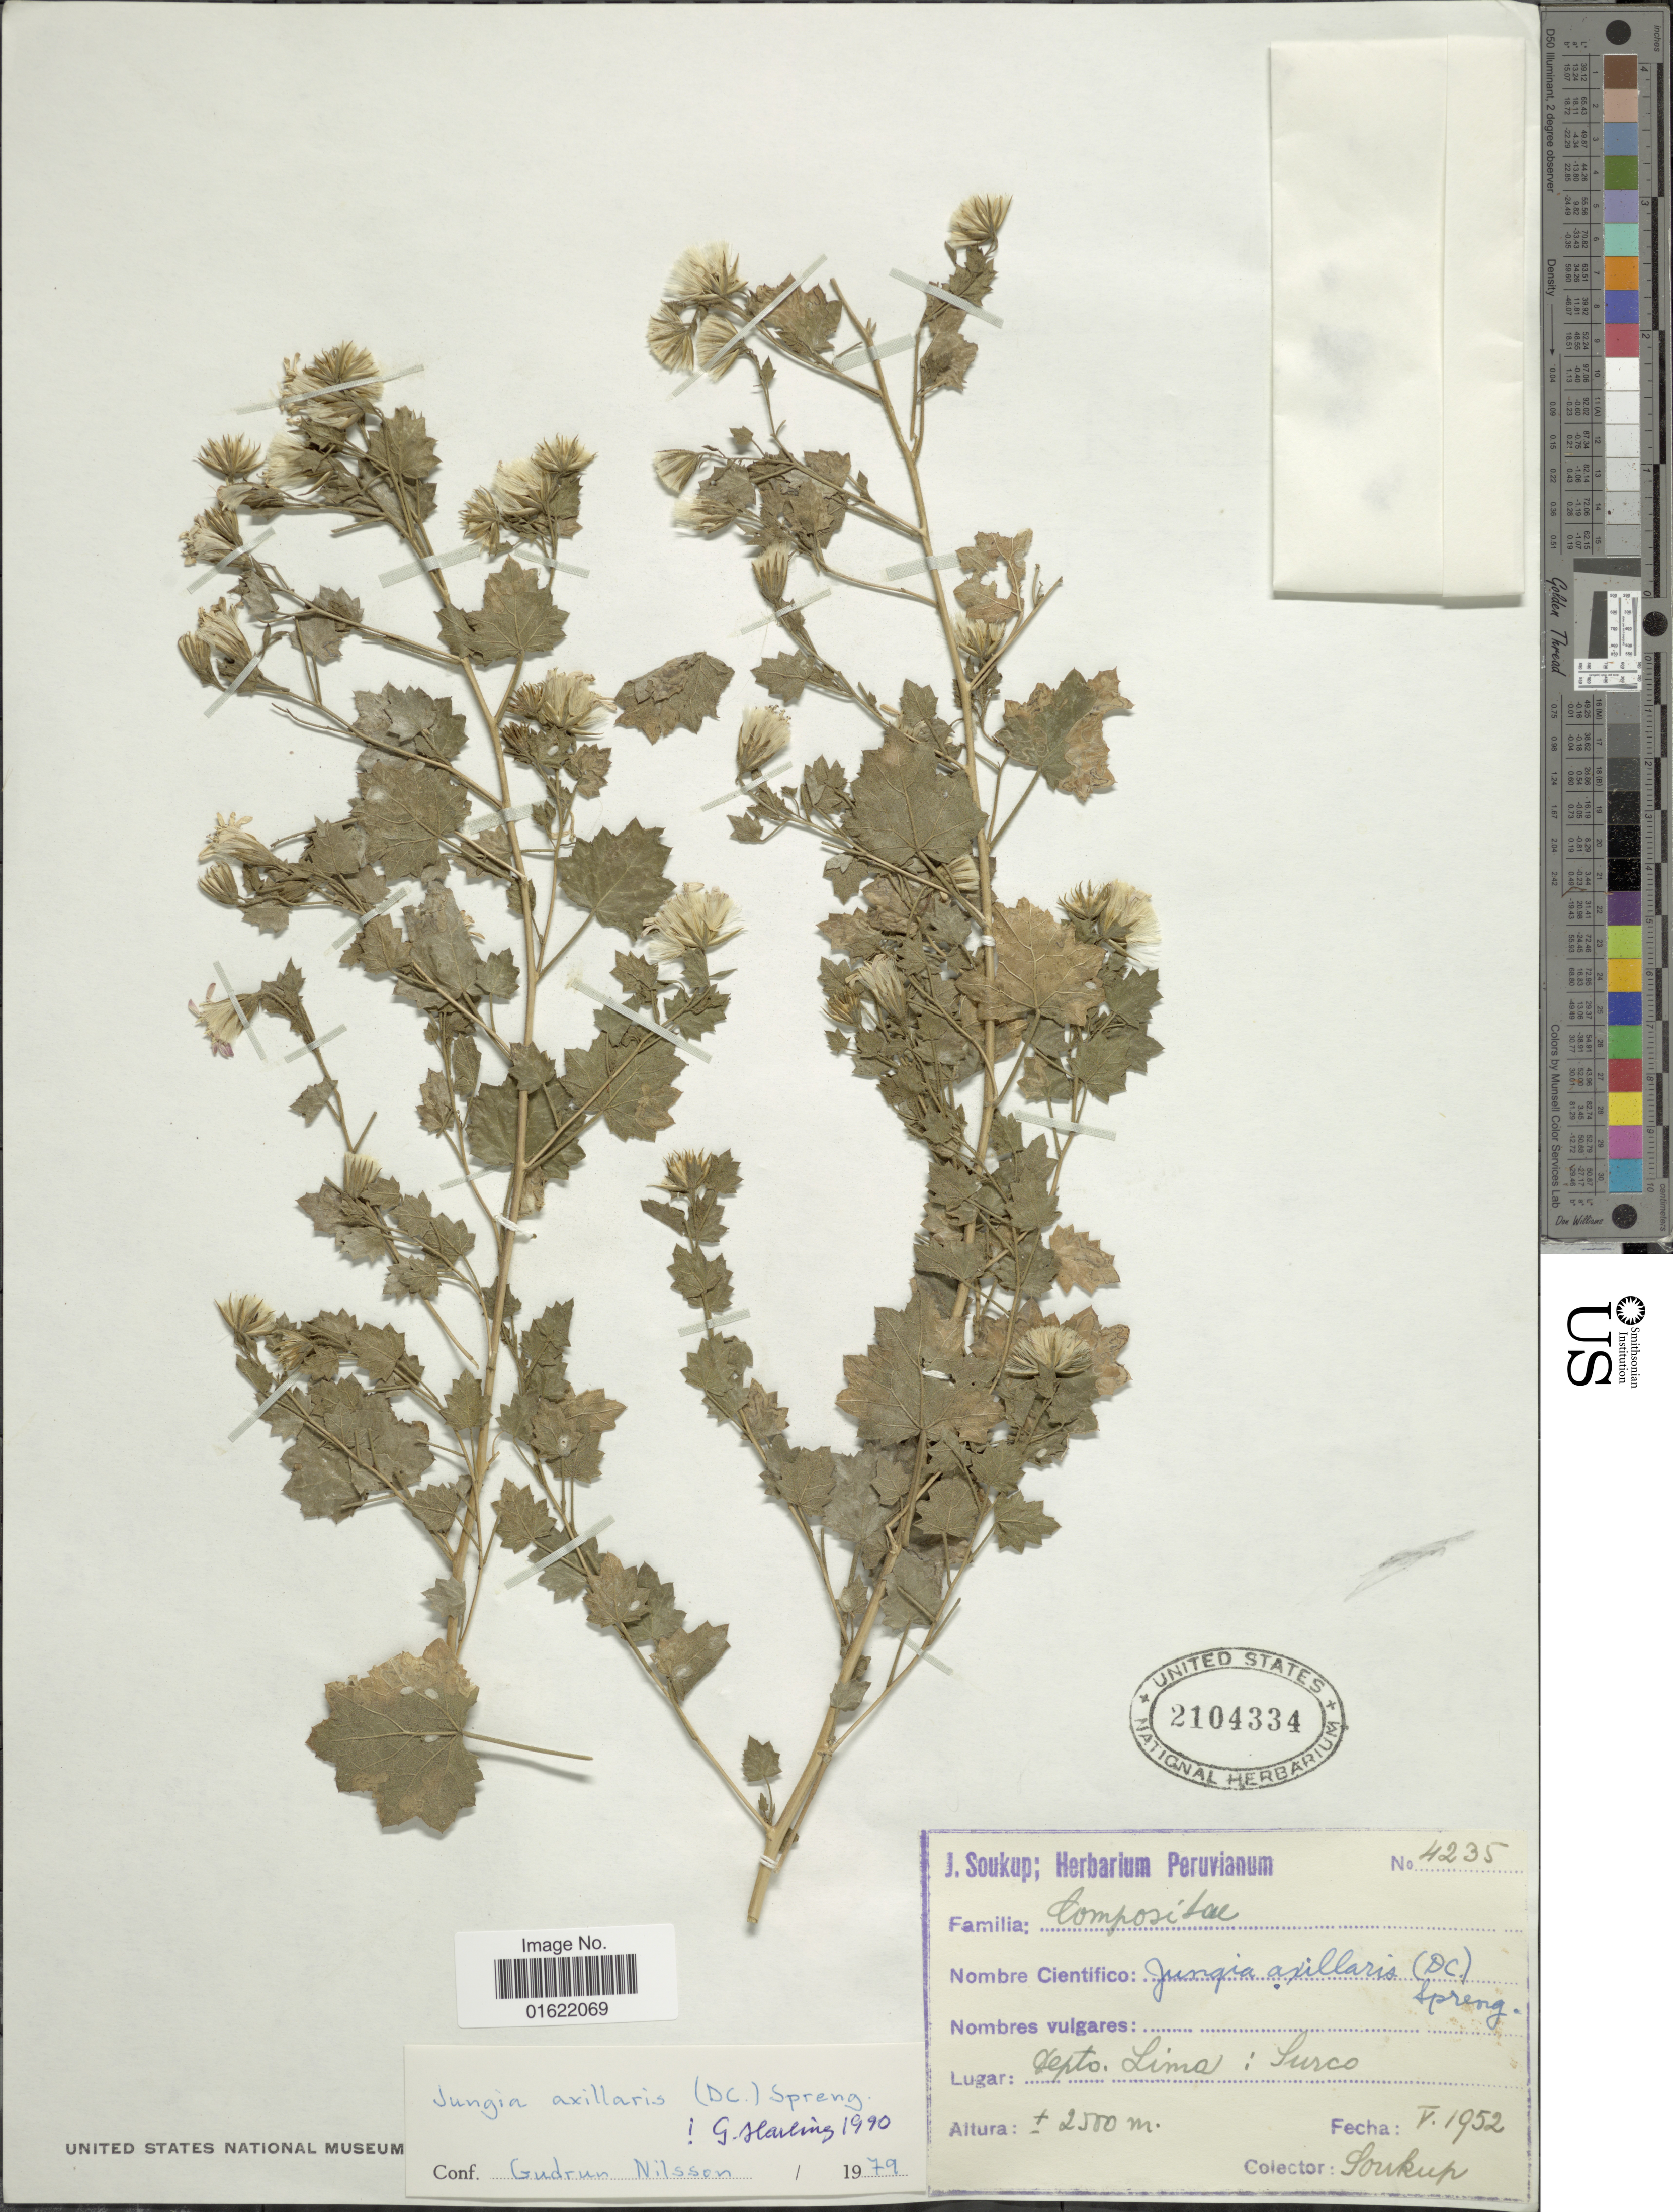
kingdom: Plantae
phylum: Tracheophyta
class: Magnoliopsida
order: Asterales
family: Asteraceae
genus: Jungia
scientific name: Jungia axillaris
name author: (Lag. ex DC.) Spreng.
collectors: -- Soukup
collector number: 4235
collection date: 1952-05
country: Peru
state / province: Lima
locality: Depto: Lima: Surco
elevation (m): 2500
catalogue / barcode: US 2104334